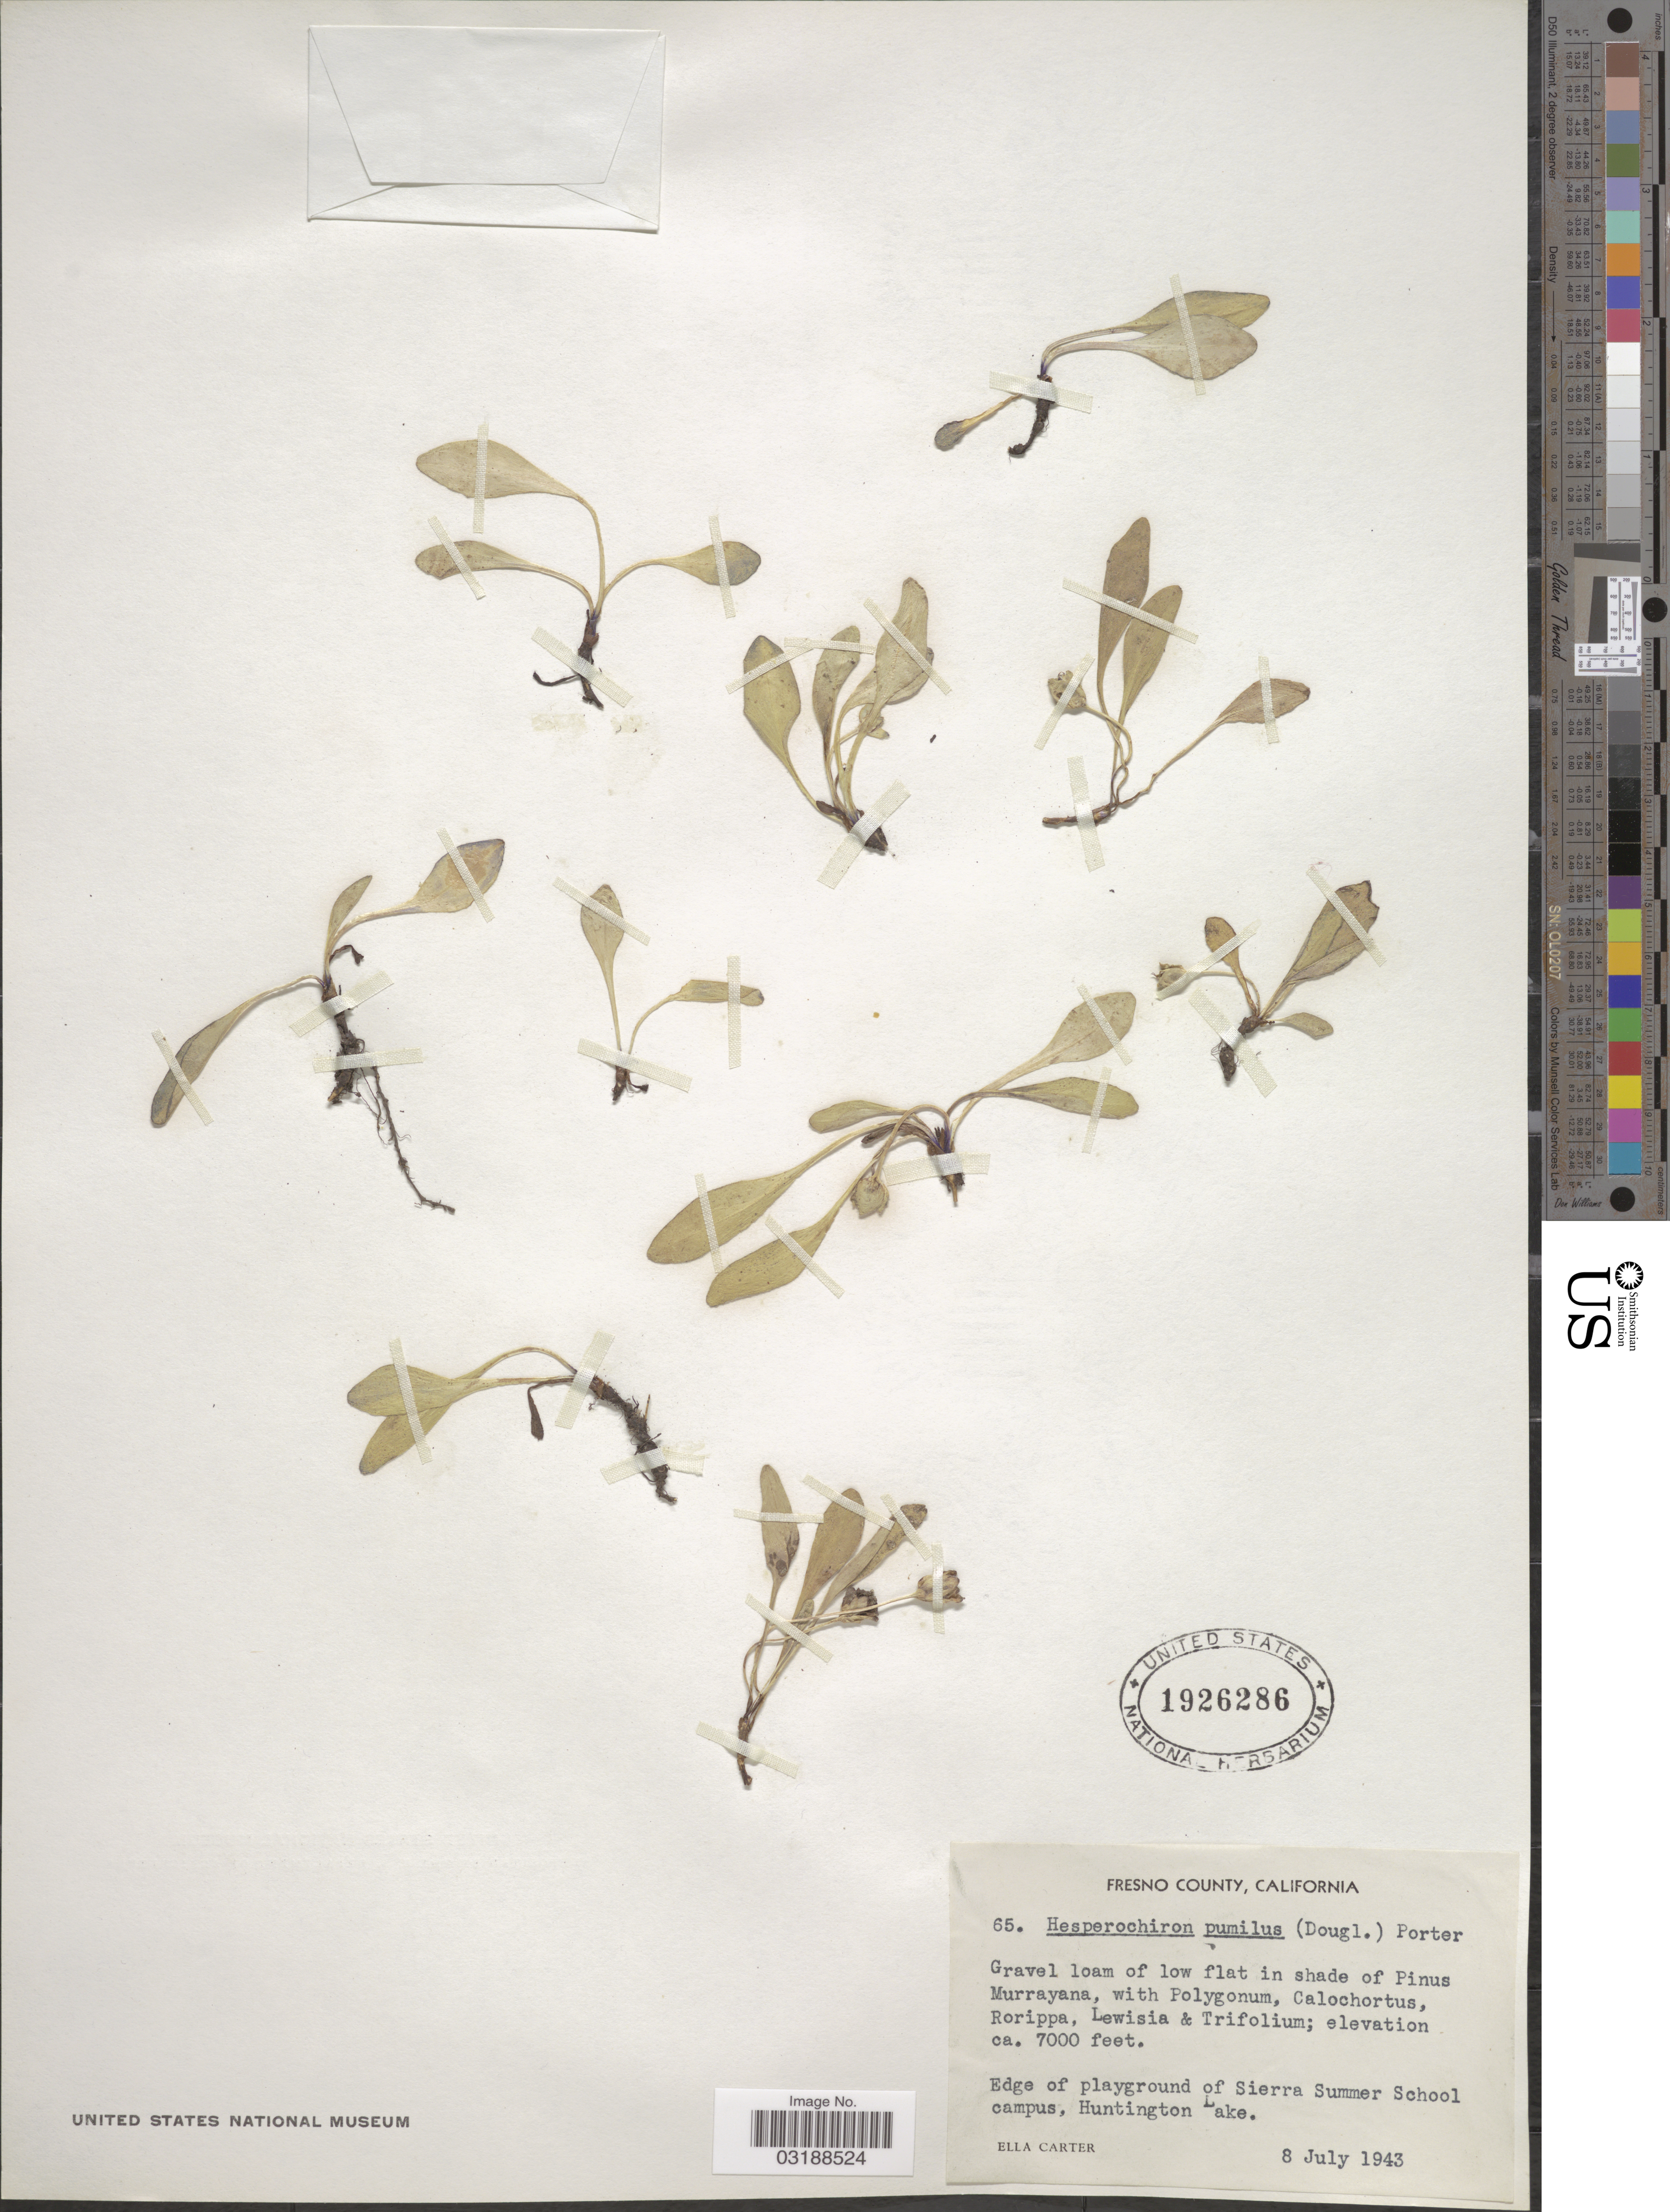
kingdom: Plantae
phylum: Tracheophyta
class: Magnoliopsida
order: Boraginales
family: Hydrophyllaceae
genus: Hesperochiron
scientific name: Hesperochiron pumilus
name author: (Griseb.) Porter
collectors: E. Carter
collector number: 65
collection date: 1943-07-08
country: United States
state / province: California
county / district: Fresno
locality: Fresno County, Edge of playground of Sierra Summer School campus, Huntington Lake.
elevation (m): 2134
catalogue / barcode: US 1926286